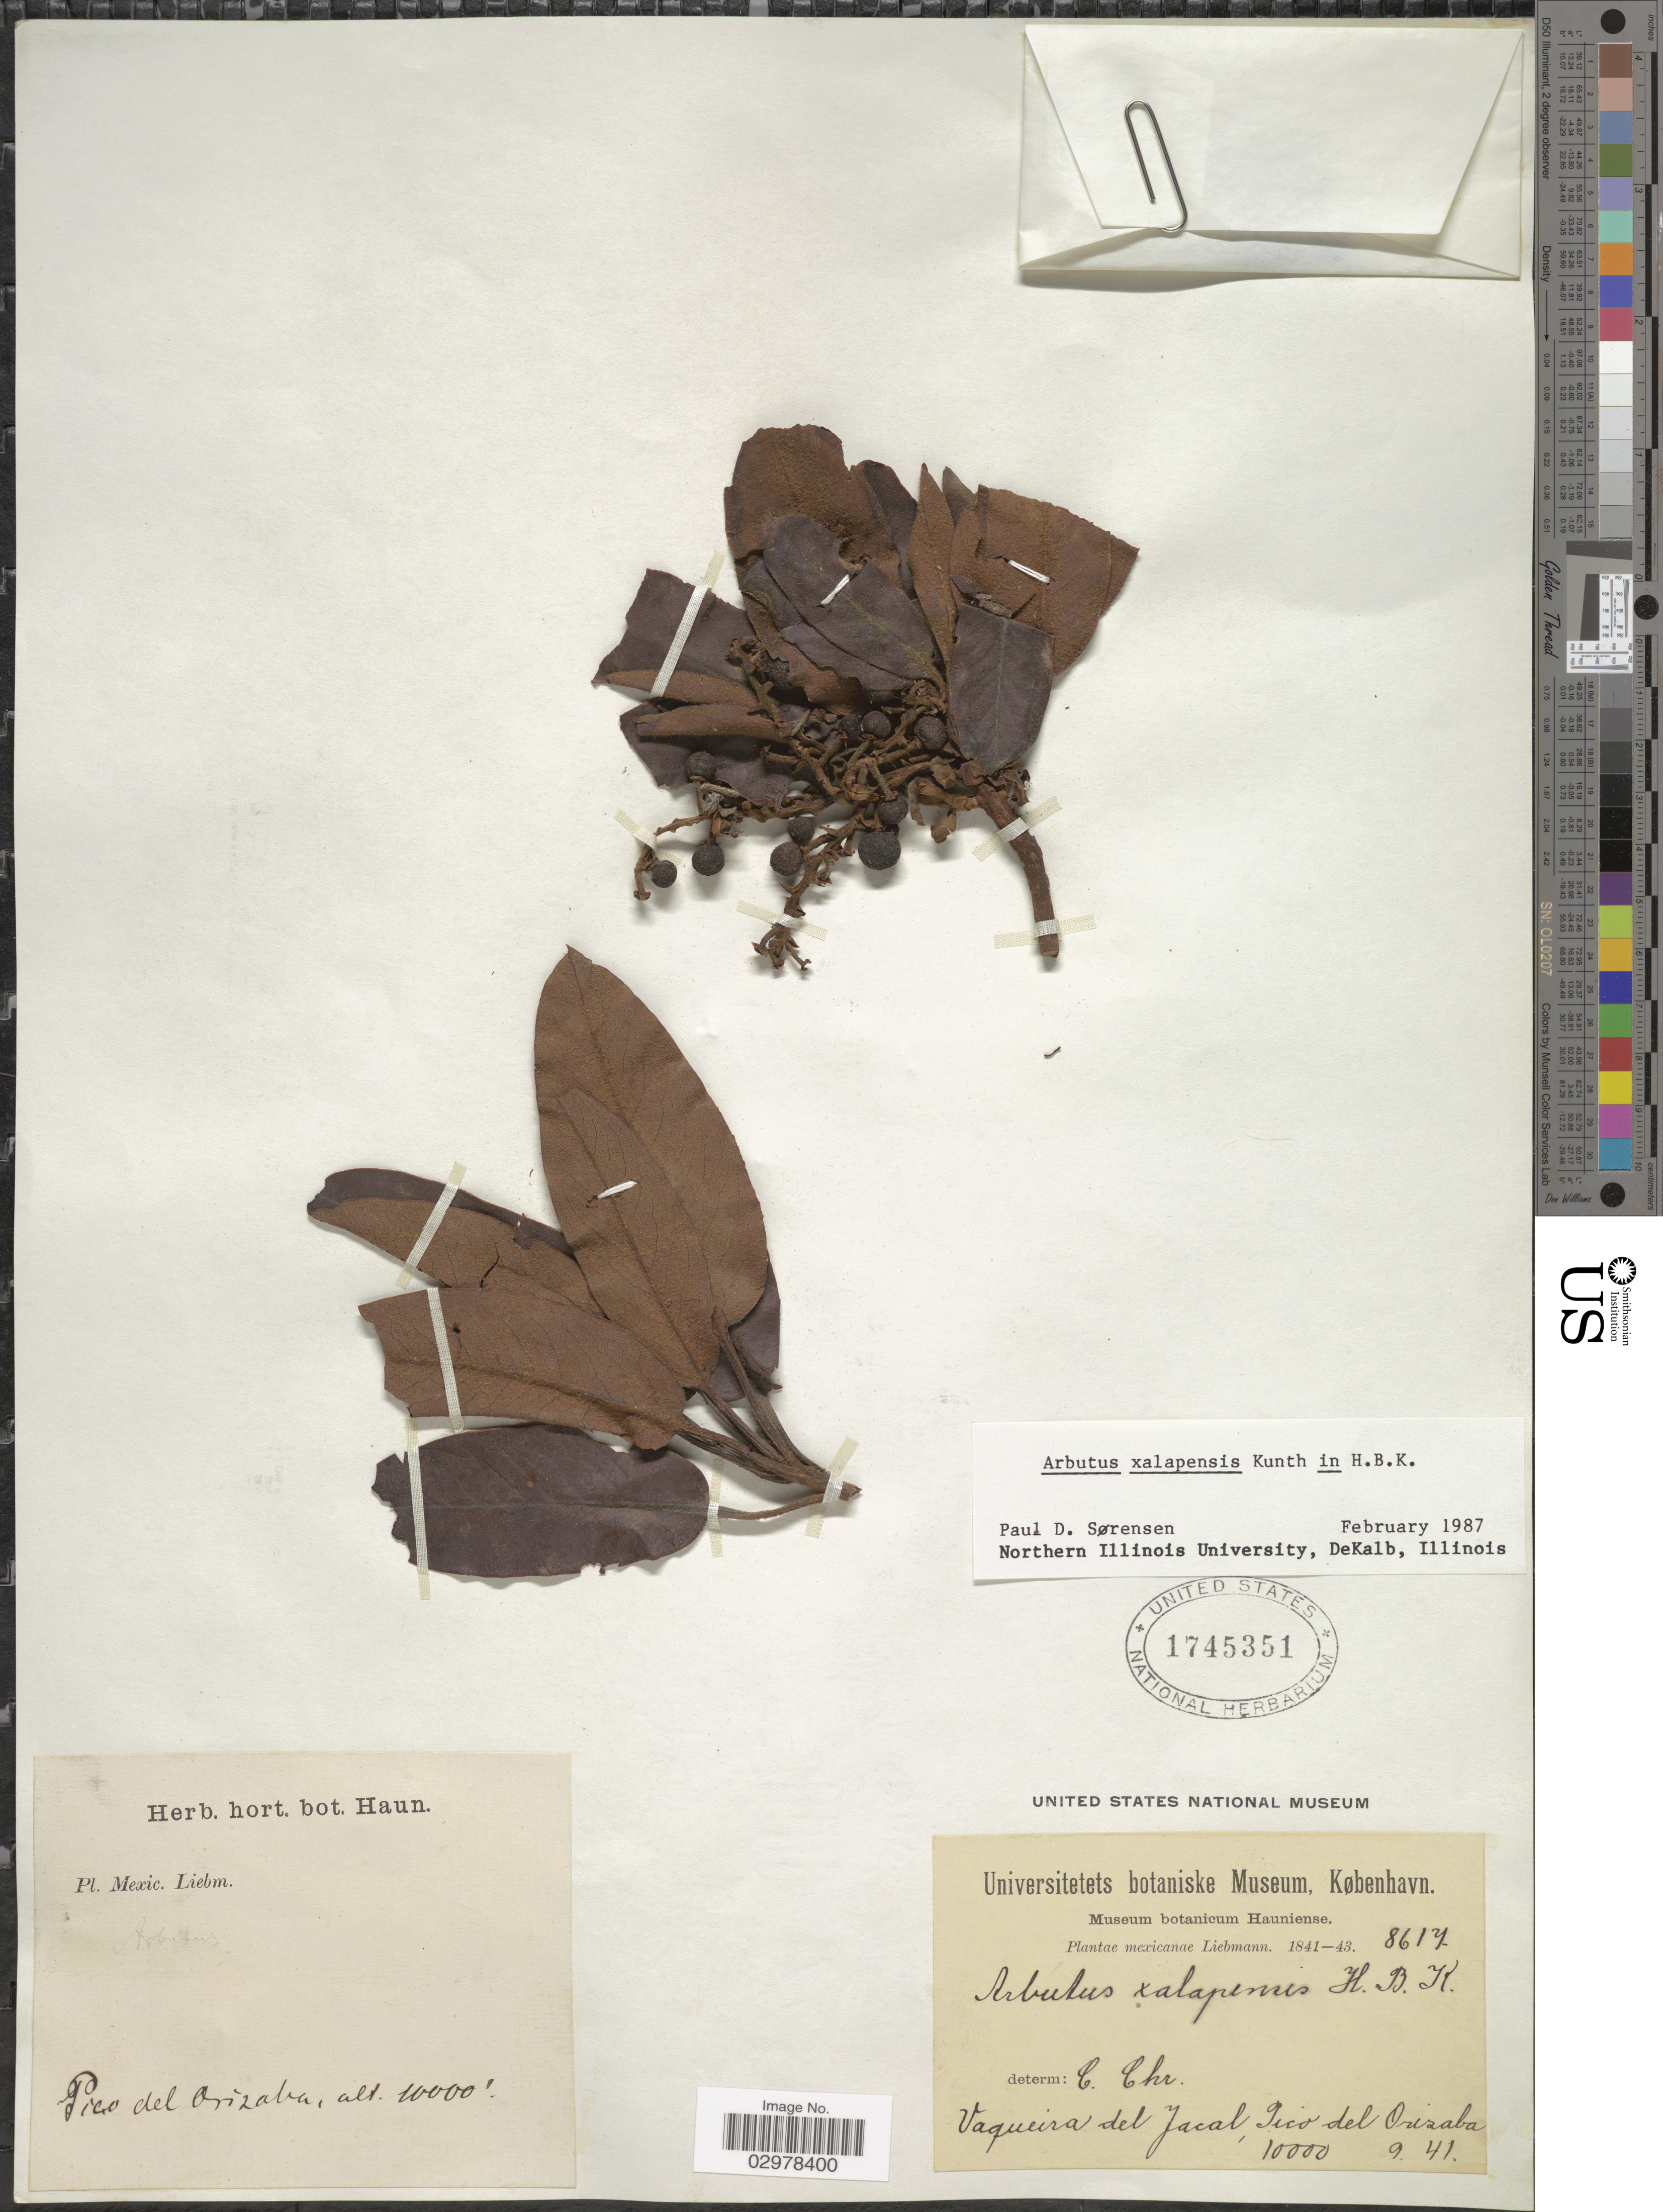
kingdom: Plantae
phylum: Tracheophyta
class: Magnoliopsida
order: Ericales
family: Ericaceae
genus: Arbutus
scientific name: Arbutus xalapensis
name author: Kunth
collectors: Liebmann, --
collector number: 8617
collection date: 1841-09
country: Mexico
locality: Vaqueira del Jacal, Pico del Orizaba.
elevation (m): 3048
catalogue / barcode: US 1745351